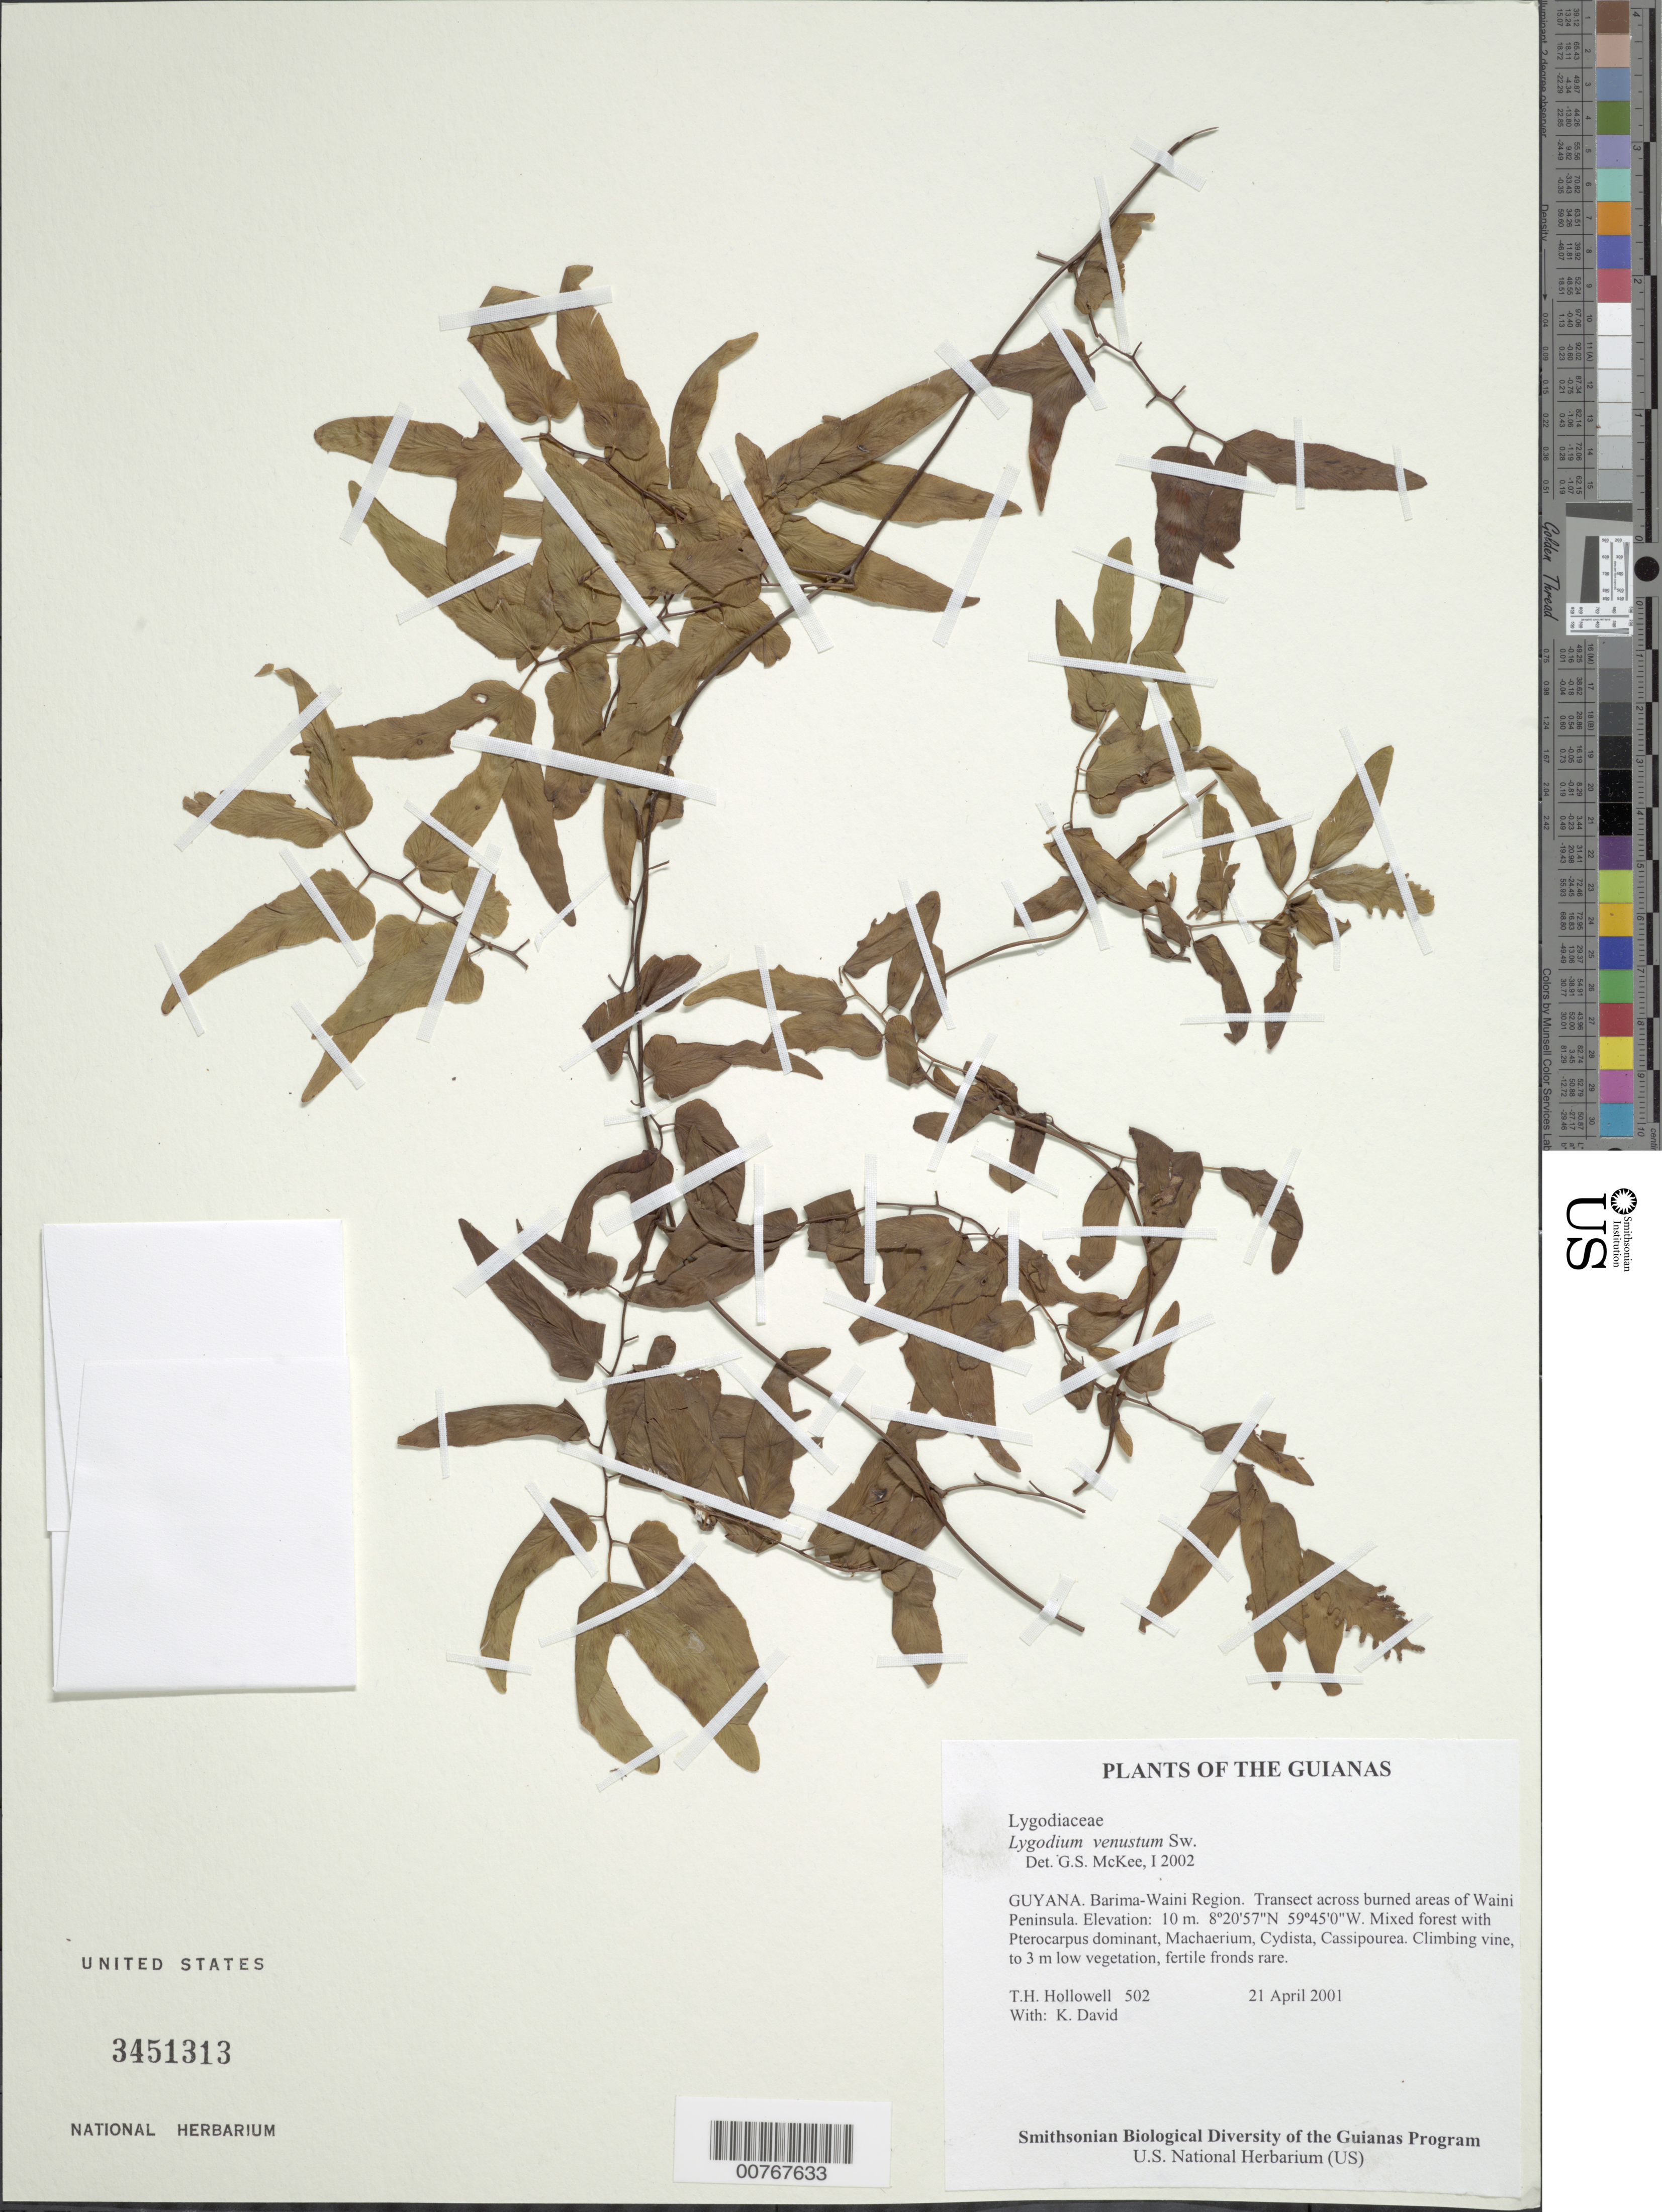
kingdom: Plantae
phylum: Tracheophyta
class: Polypodiopsida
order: Schizaeales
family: Lygodiaceae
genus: Lygodium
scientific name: Lygodium venustum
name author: Sw.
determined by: McKee, G. S., (US), NMNH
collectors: T. Hollowell & K. David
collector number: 502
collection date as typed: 21 April 2001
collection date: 2001-04-21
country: Guyana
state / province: Barima-Waini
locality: Transect across burned areas of Waini Peninsula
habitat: Mixed forest with Pterocarpus dominant, Machaerium, Cydista, Cassipourea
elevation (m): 10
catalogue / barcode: US 3451313